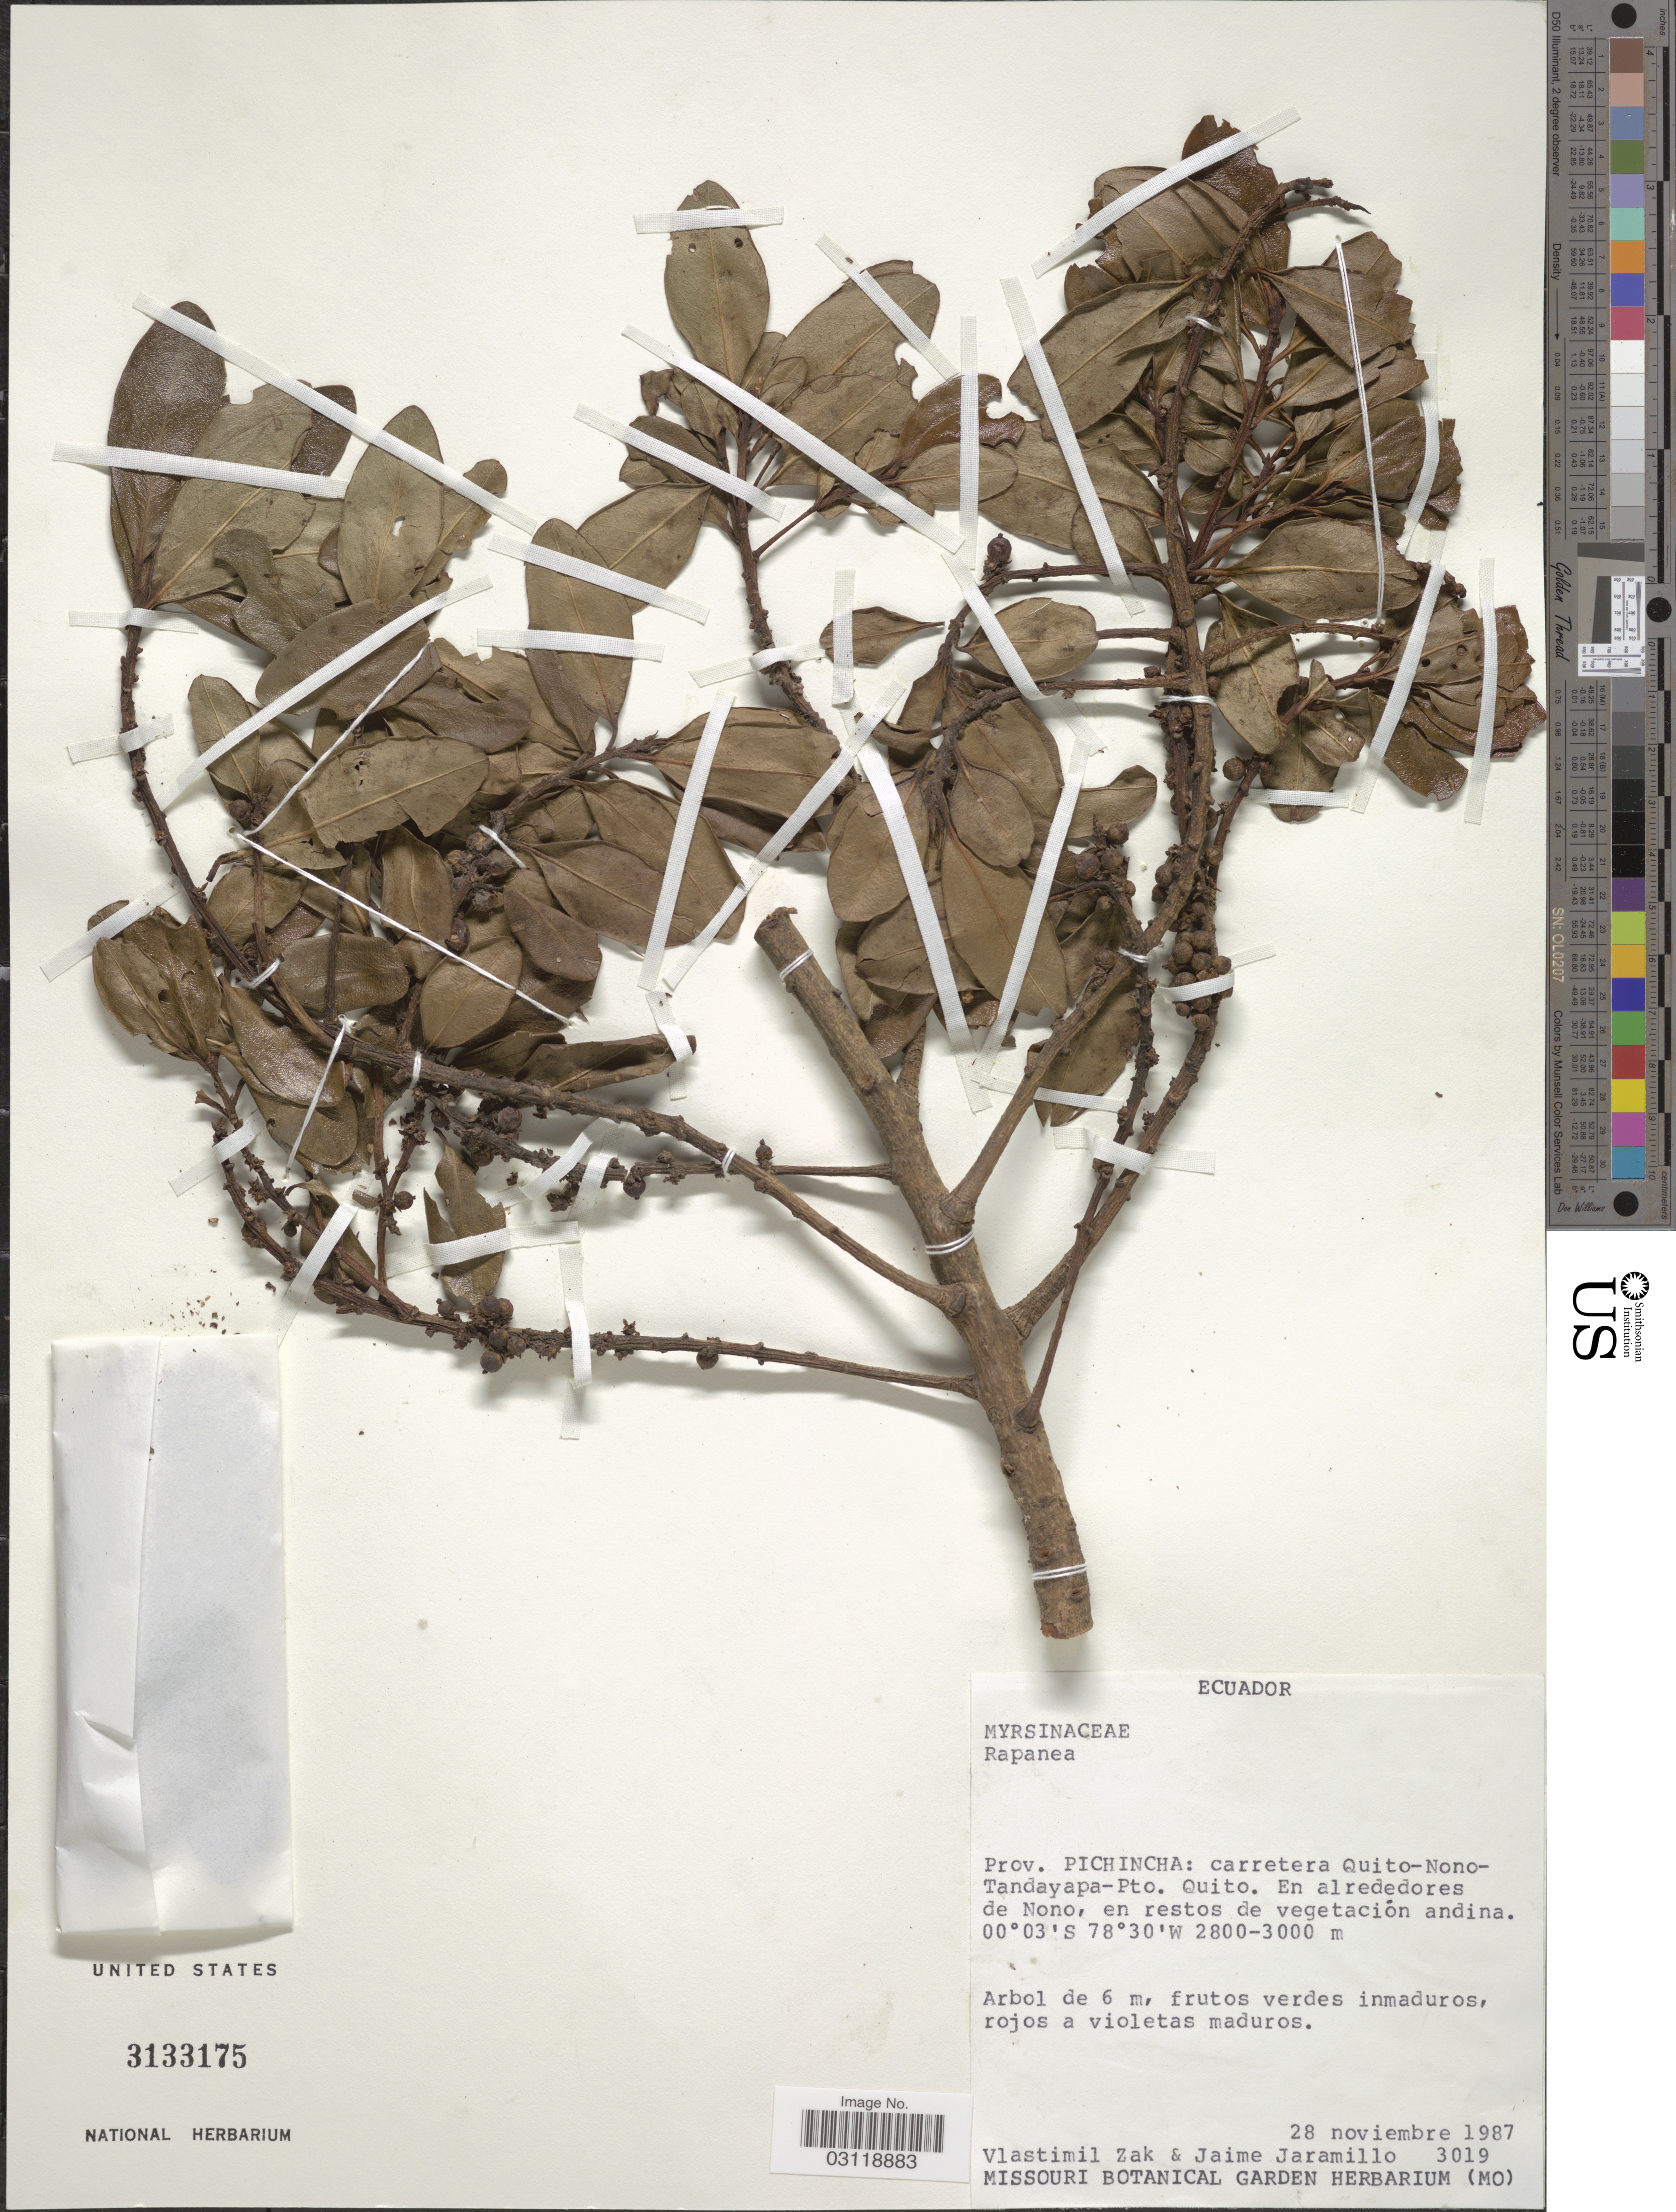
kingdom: Plantae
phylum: Tracheophyta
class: Magnoliopsida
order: Ericales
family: Primulaceae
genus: Rapanea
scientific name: Rapanea sp.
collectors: V. Zak & J. Jaramillo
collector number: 3019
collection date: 1987-09-28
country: Ecuador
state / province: Pichincha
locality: Carretera Quito-Nono-Tandayapa-Pto. Quito. En alrededores de Nono.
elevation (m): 2800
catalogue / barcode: US 3133175